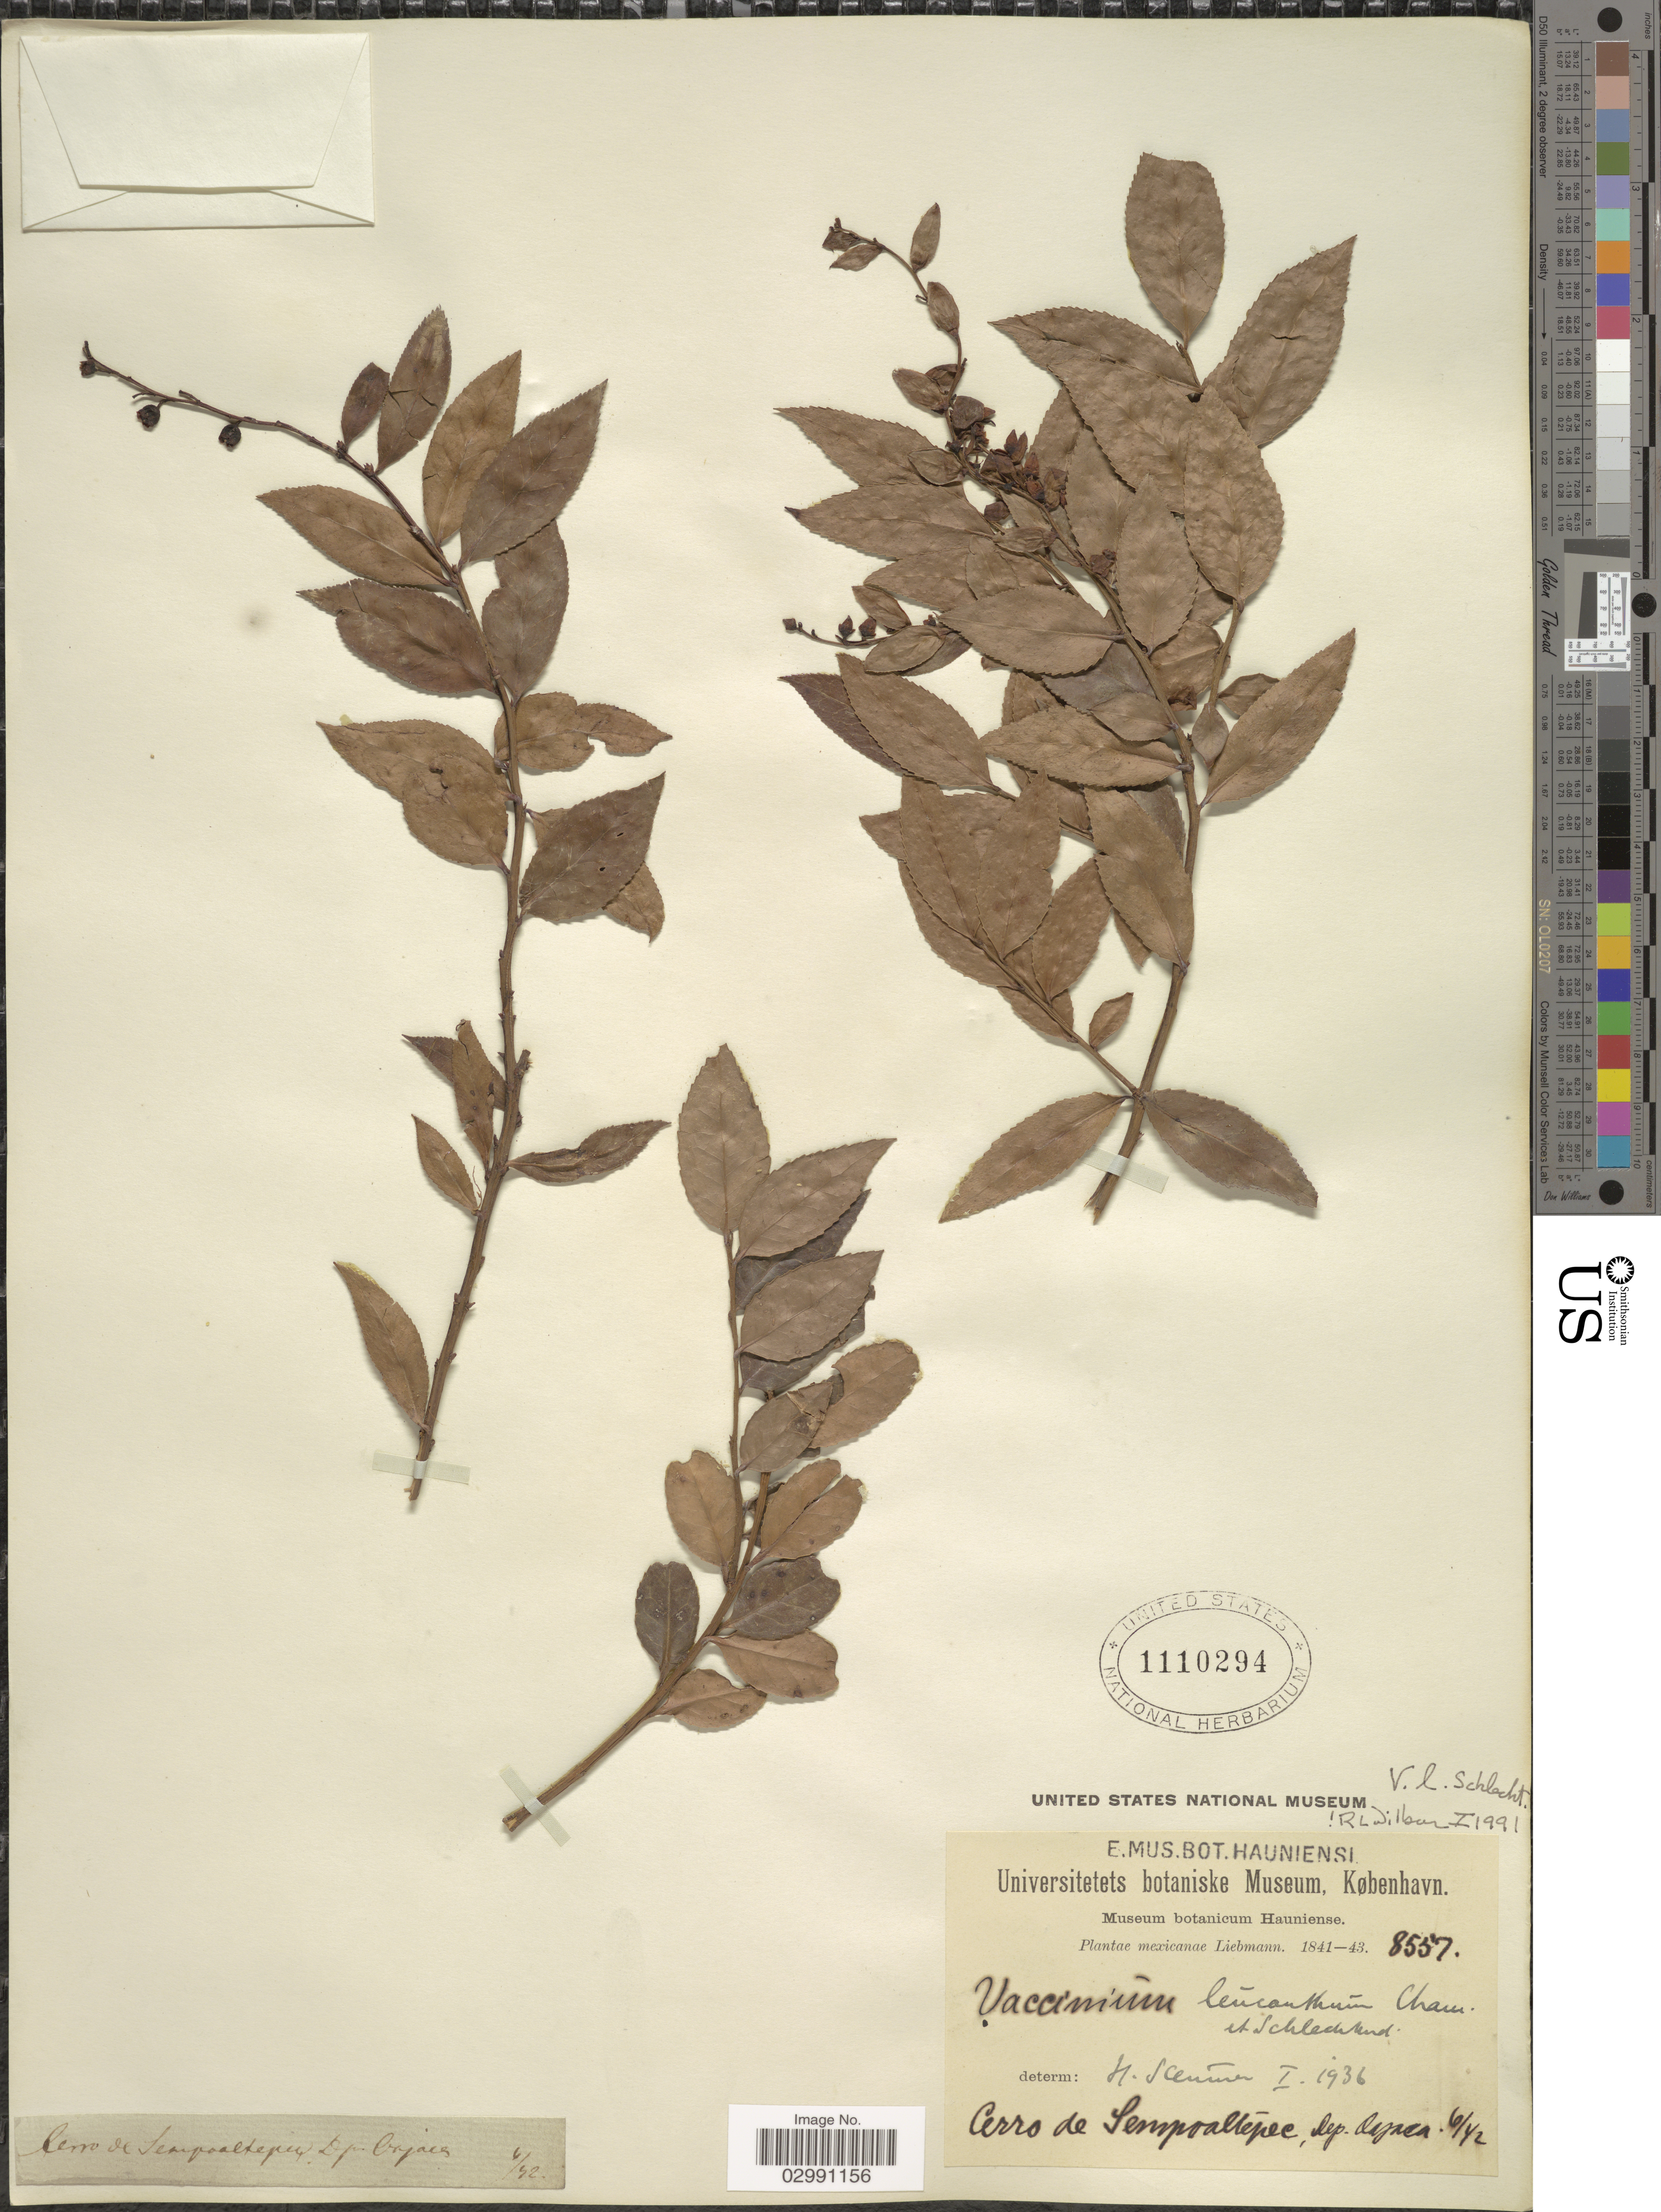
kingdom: Plantae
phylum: Tracheophyta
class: Magnoliopsida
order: Ericales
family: Ericaceae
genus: Vaccinium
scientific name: Vaccinium leucanthum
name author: Schltdl.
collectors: Liebmann, --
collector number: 8557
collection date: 1842-06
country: Mexico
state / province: Oaxaca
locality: Cerro de Sempoaltépec, Dep. Oajaca.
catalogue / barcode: US 1110294